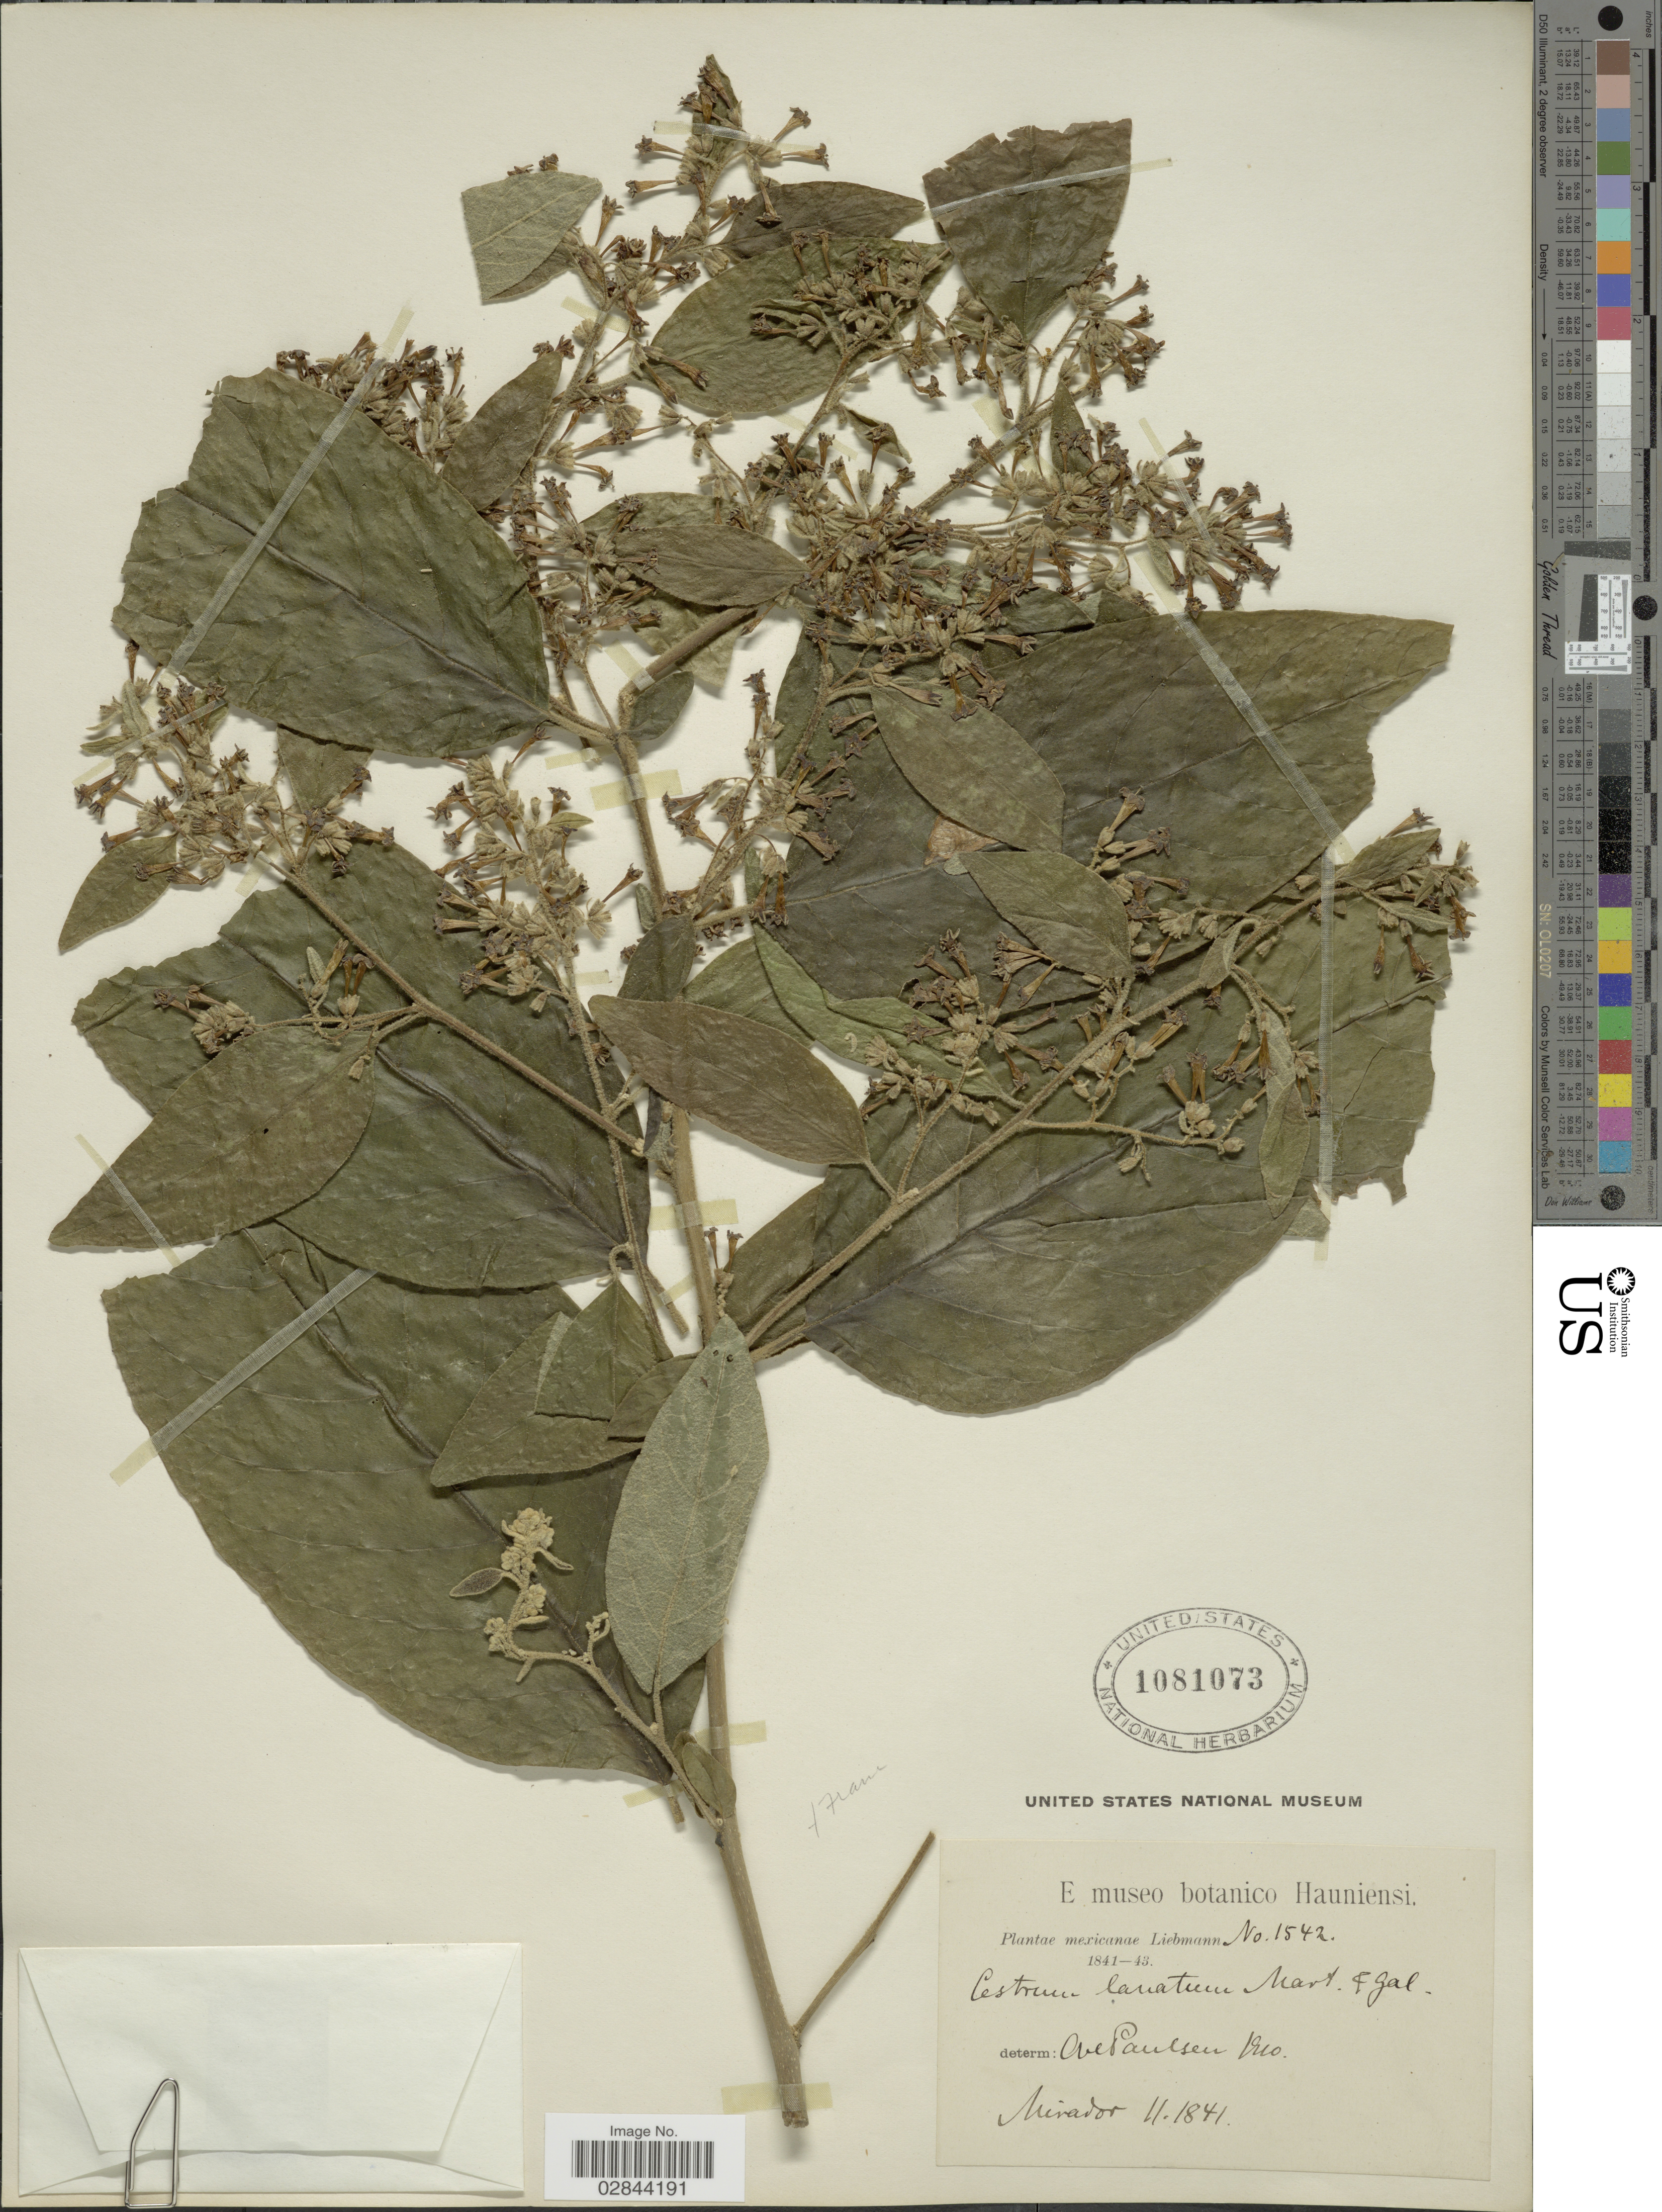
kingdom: Plantae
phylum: Tracheophyta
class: Magnoliopsida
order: Solanales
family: Solanaceae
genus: Cestrum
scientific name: Cestrum lanatum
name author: M. Martens & Galeotti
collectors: Liebmann, --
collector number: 1542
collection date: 1841-04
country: Mexico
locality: Mirador.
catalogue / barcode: US 1081073